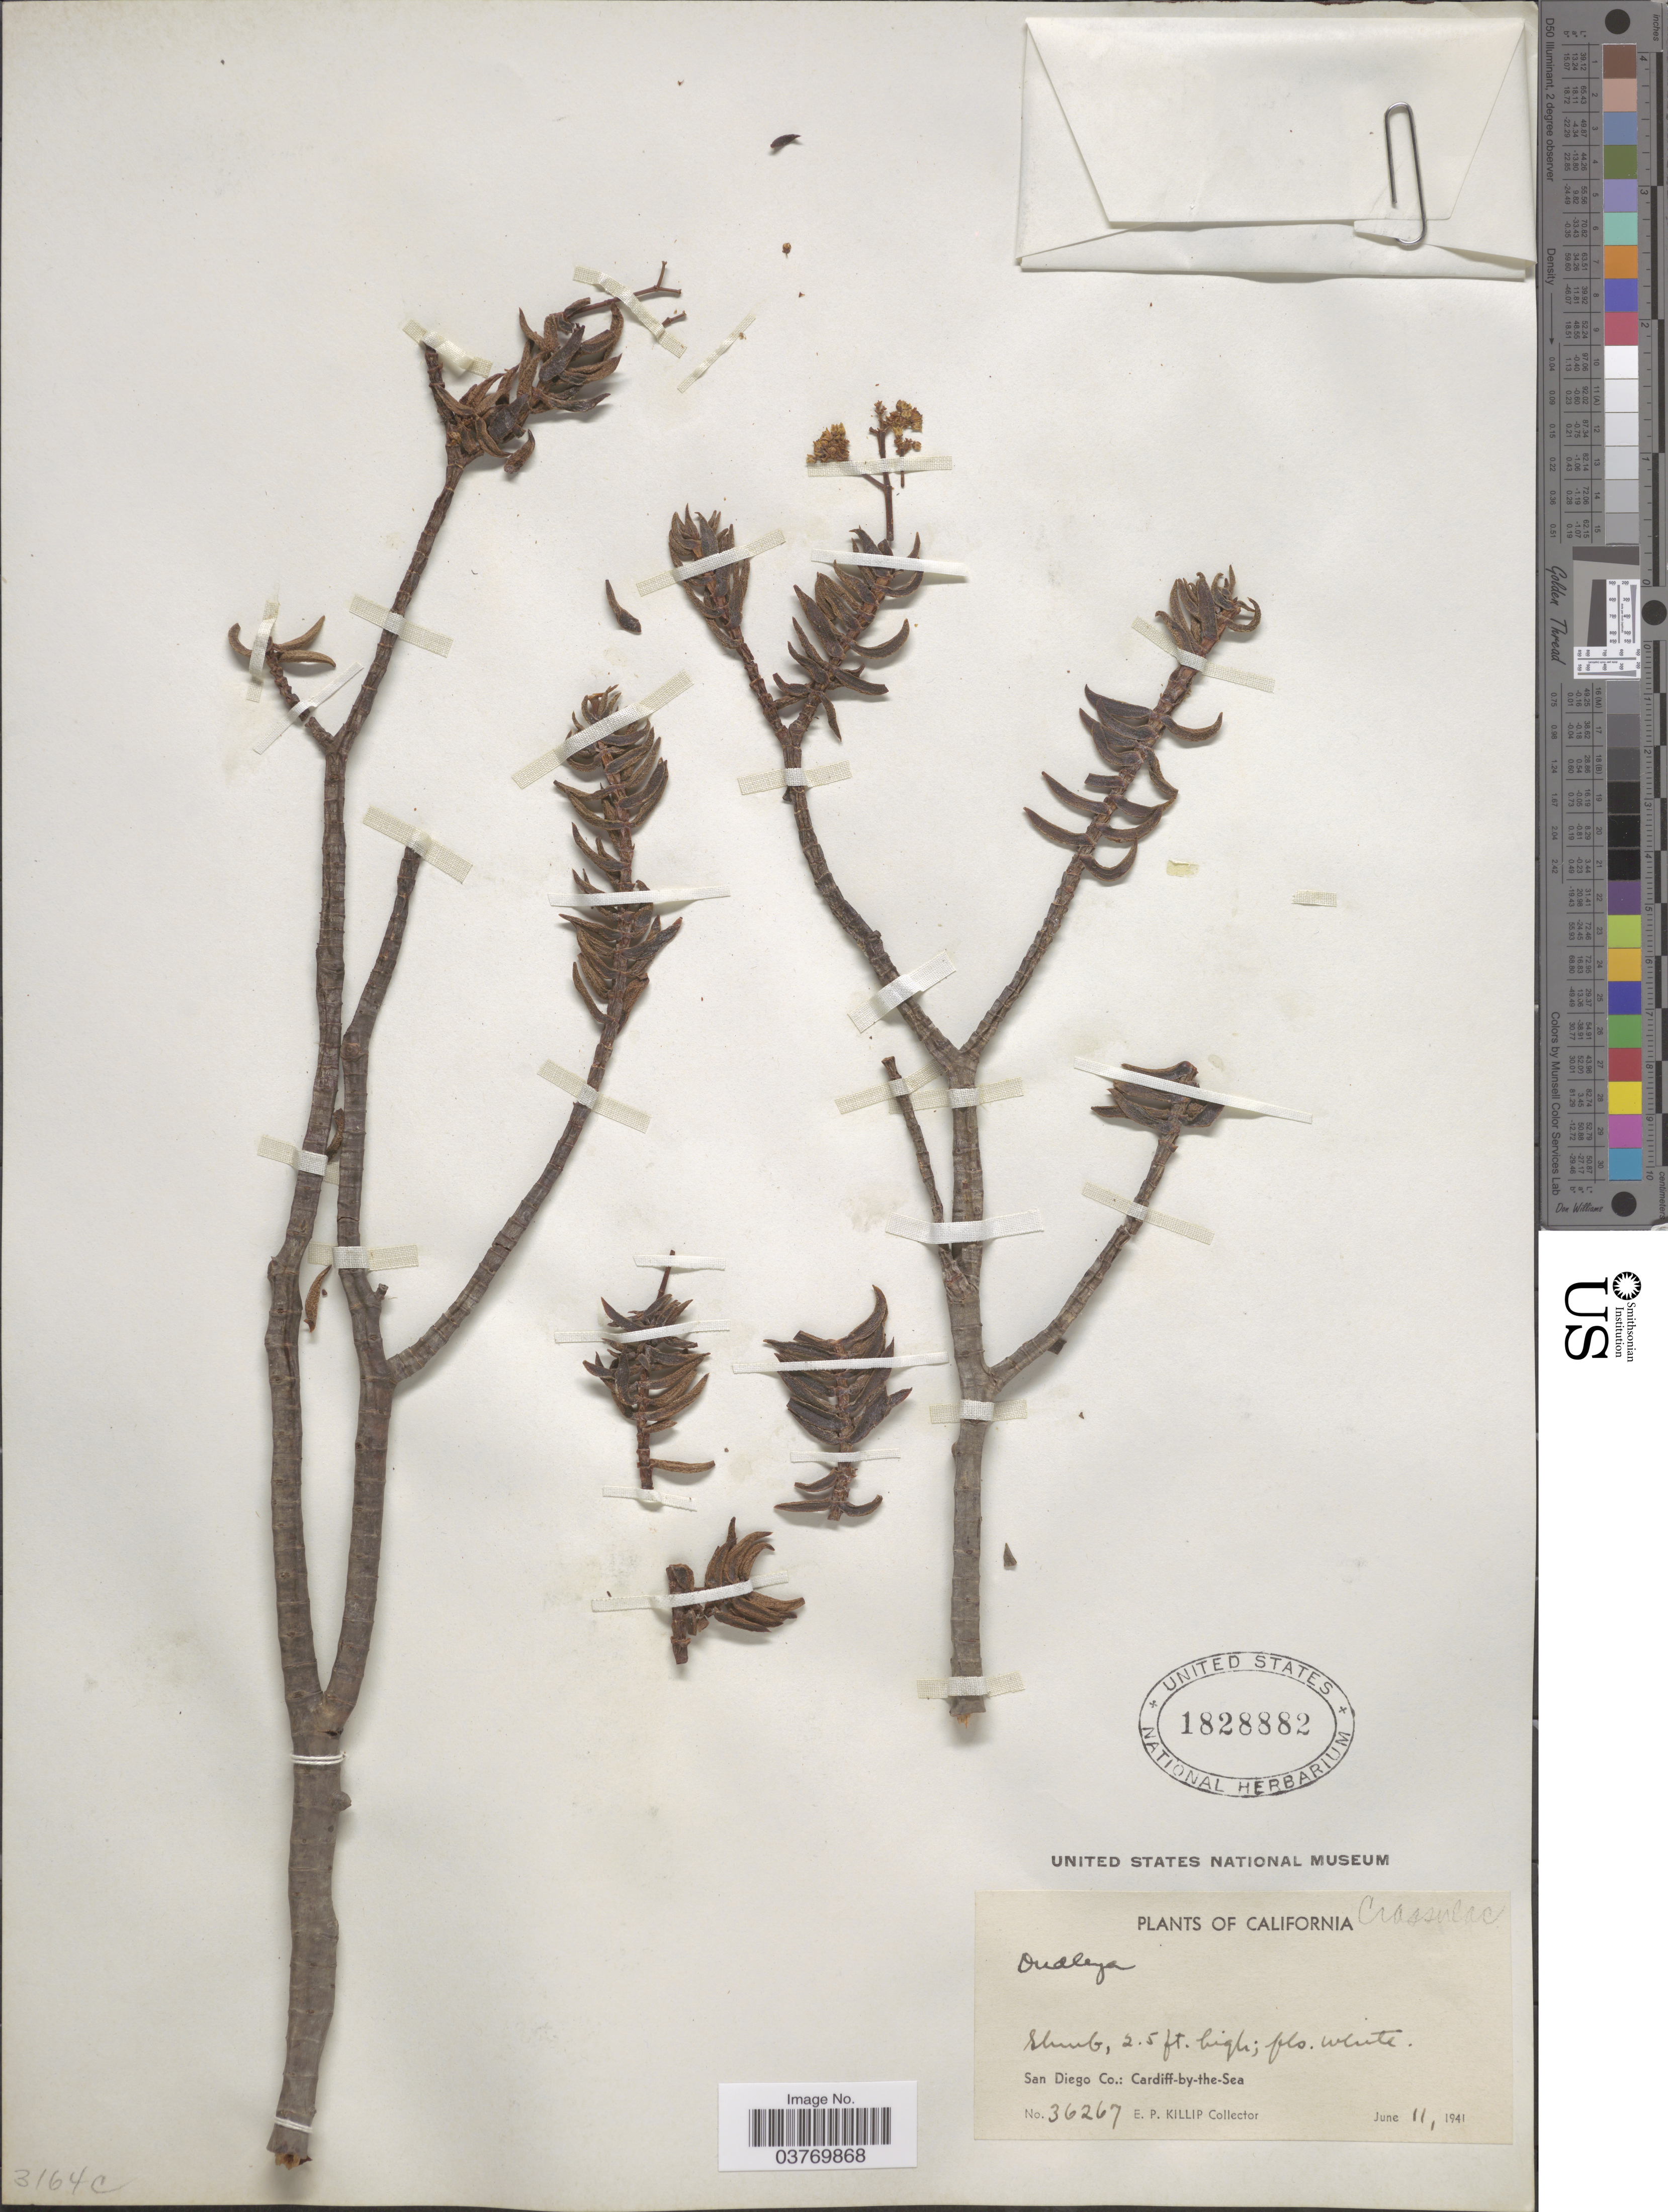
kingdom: Plantae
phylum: Tracheophyta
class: Magnoliopsida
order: Saxifragales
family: Crassulaceae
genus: Dudleya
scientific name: Dudleya sp.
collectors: E. P. Killip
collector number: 36267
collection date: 1941-06-11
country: United States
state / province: California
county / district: San Diego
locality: San Diego Co.: Cardiff-by-the-Sea.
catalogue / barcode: US 1828882